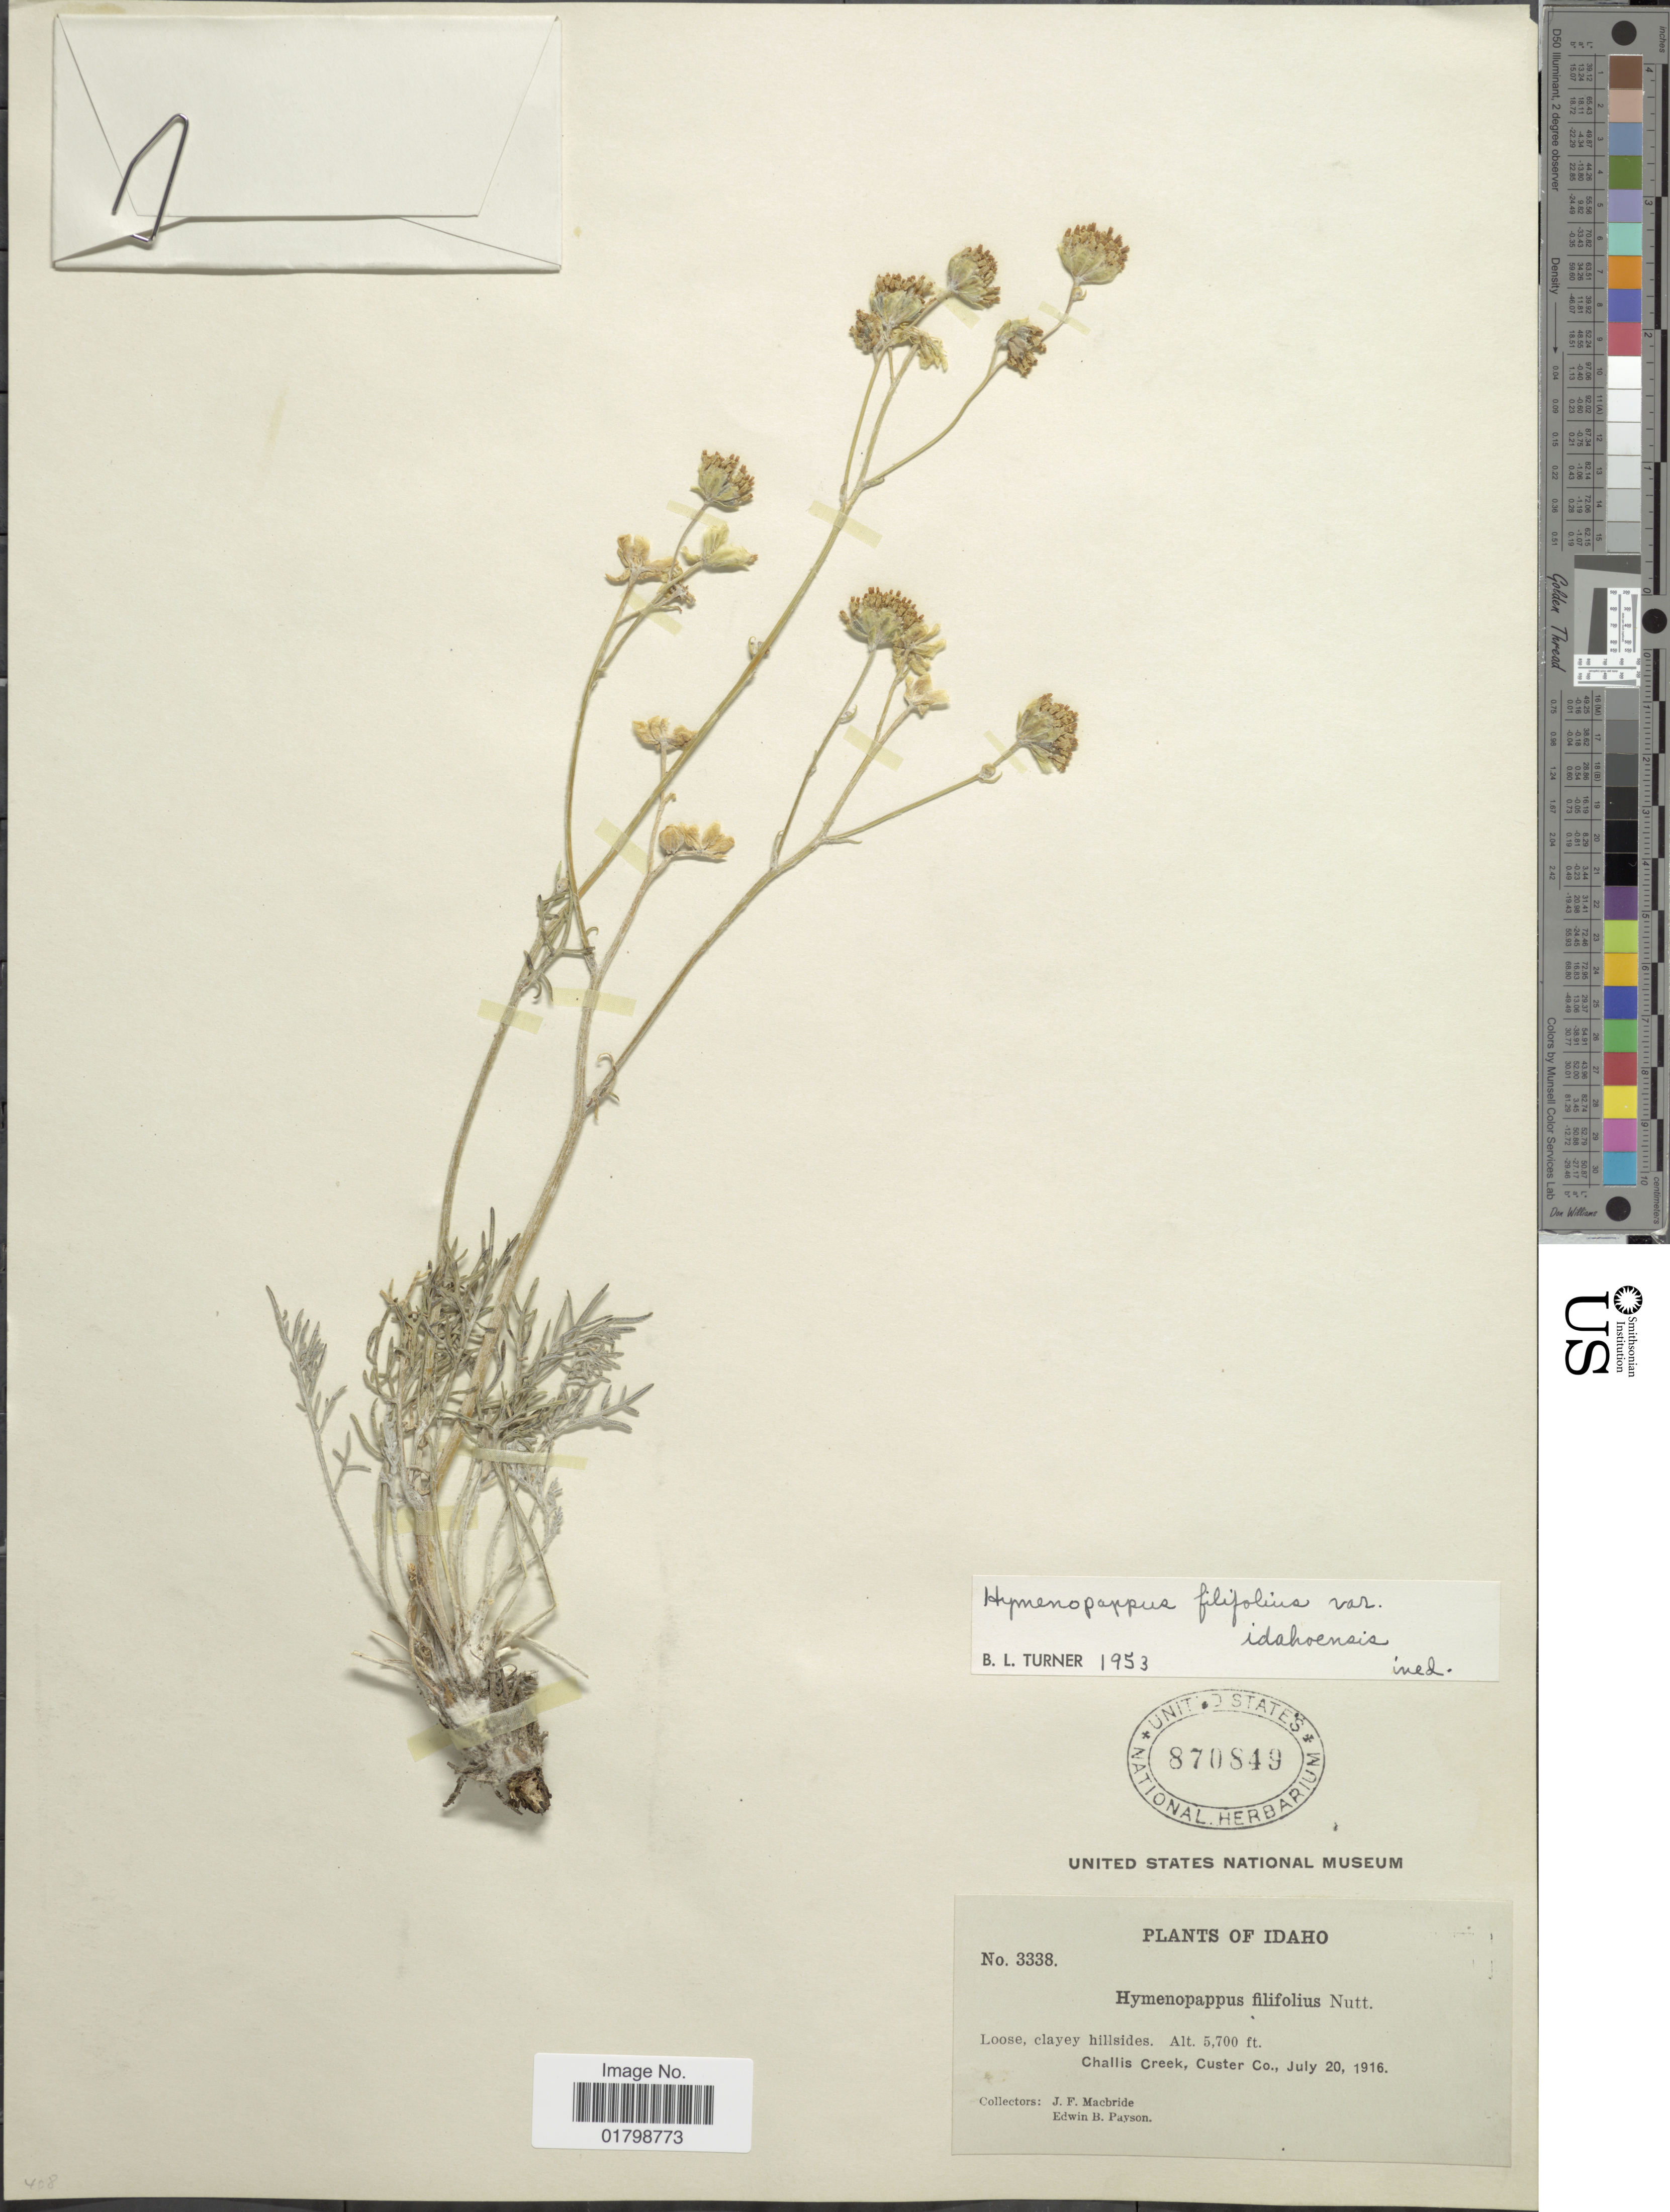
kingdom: Plantae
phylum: Tracheophyta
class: Magnoliopsida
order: Asterales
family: Asteraceae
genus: Hymenopappus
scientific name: Hymenopappus filifolius var. idahoensis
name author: B.L. Turner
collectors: J. F. Macbride & E. B. Payson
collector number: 3338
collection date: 1916-07-20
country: United States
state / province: Idaho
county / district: Custer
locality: Challis Creek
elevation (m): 1737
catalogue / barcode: US 870849